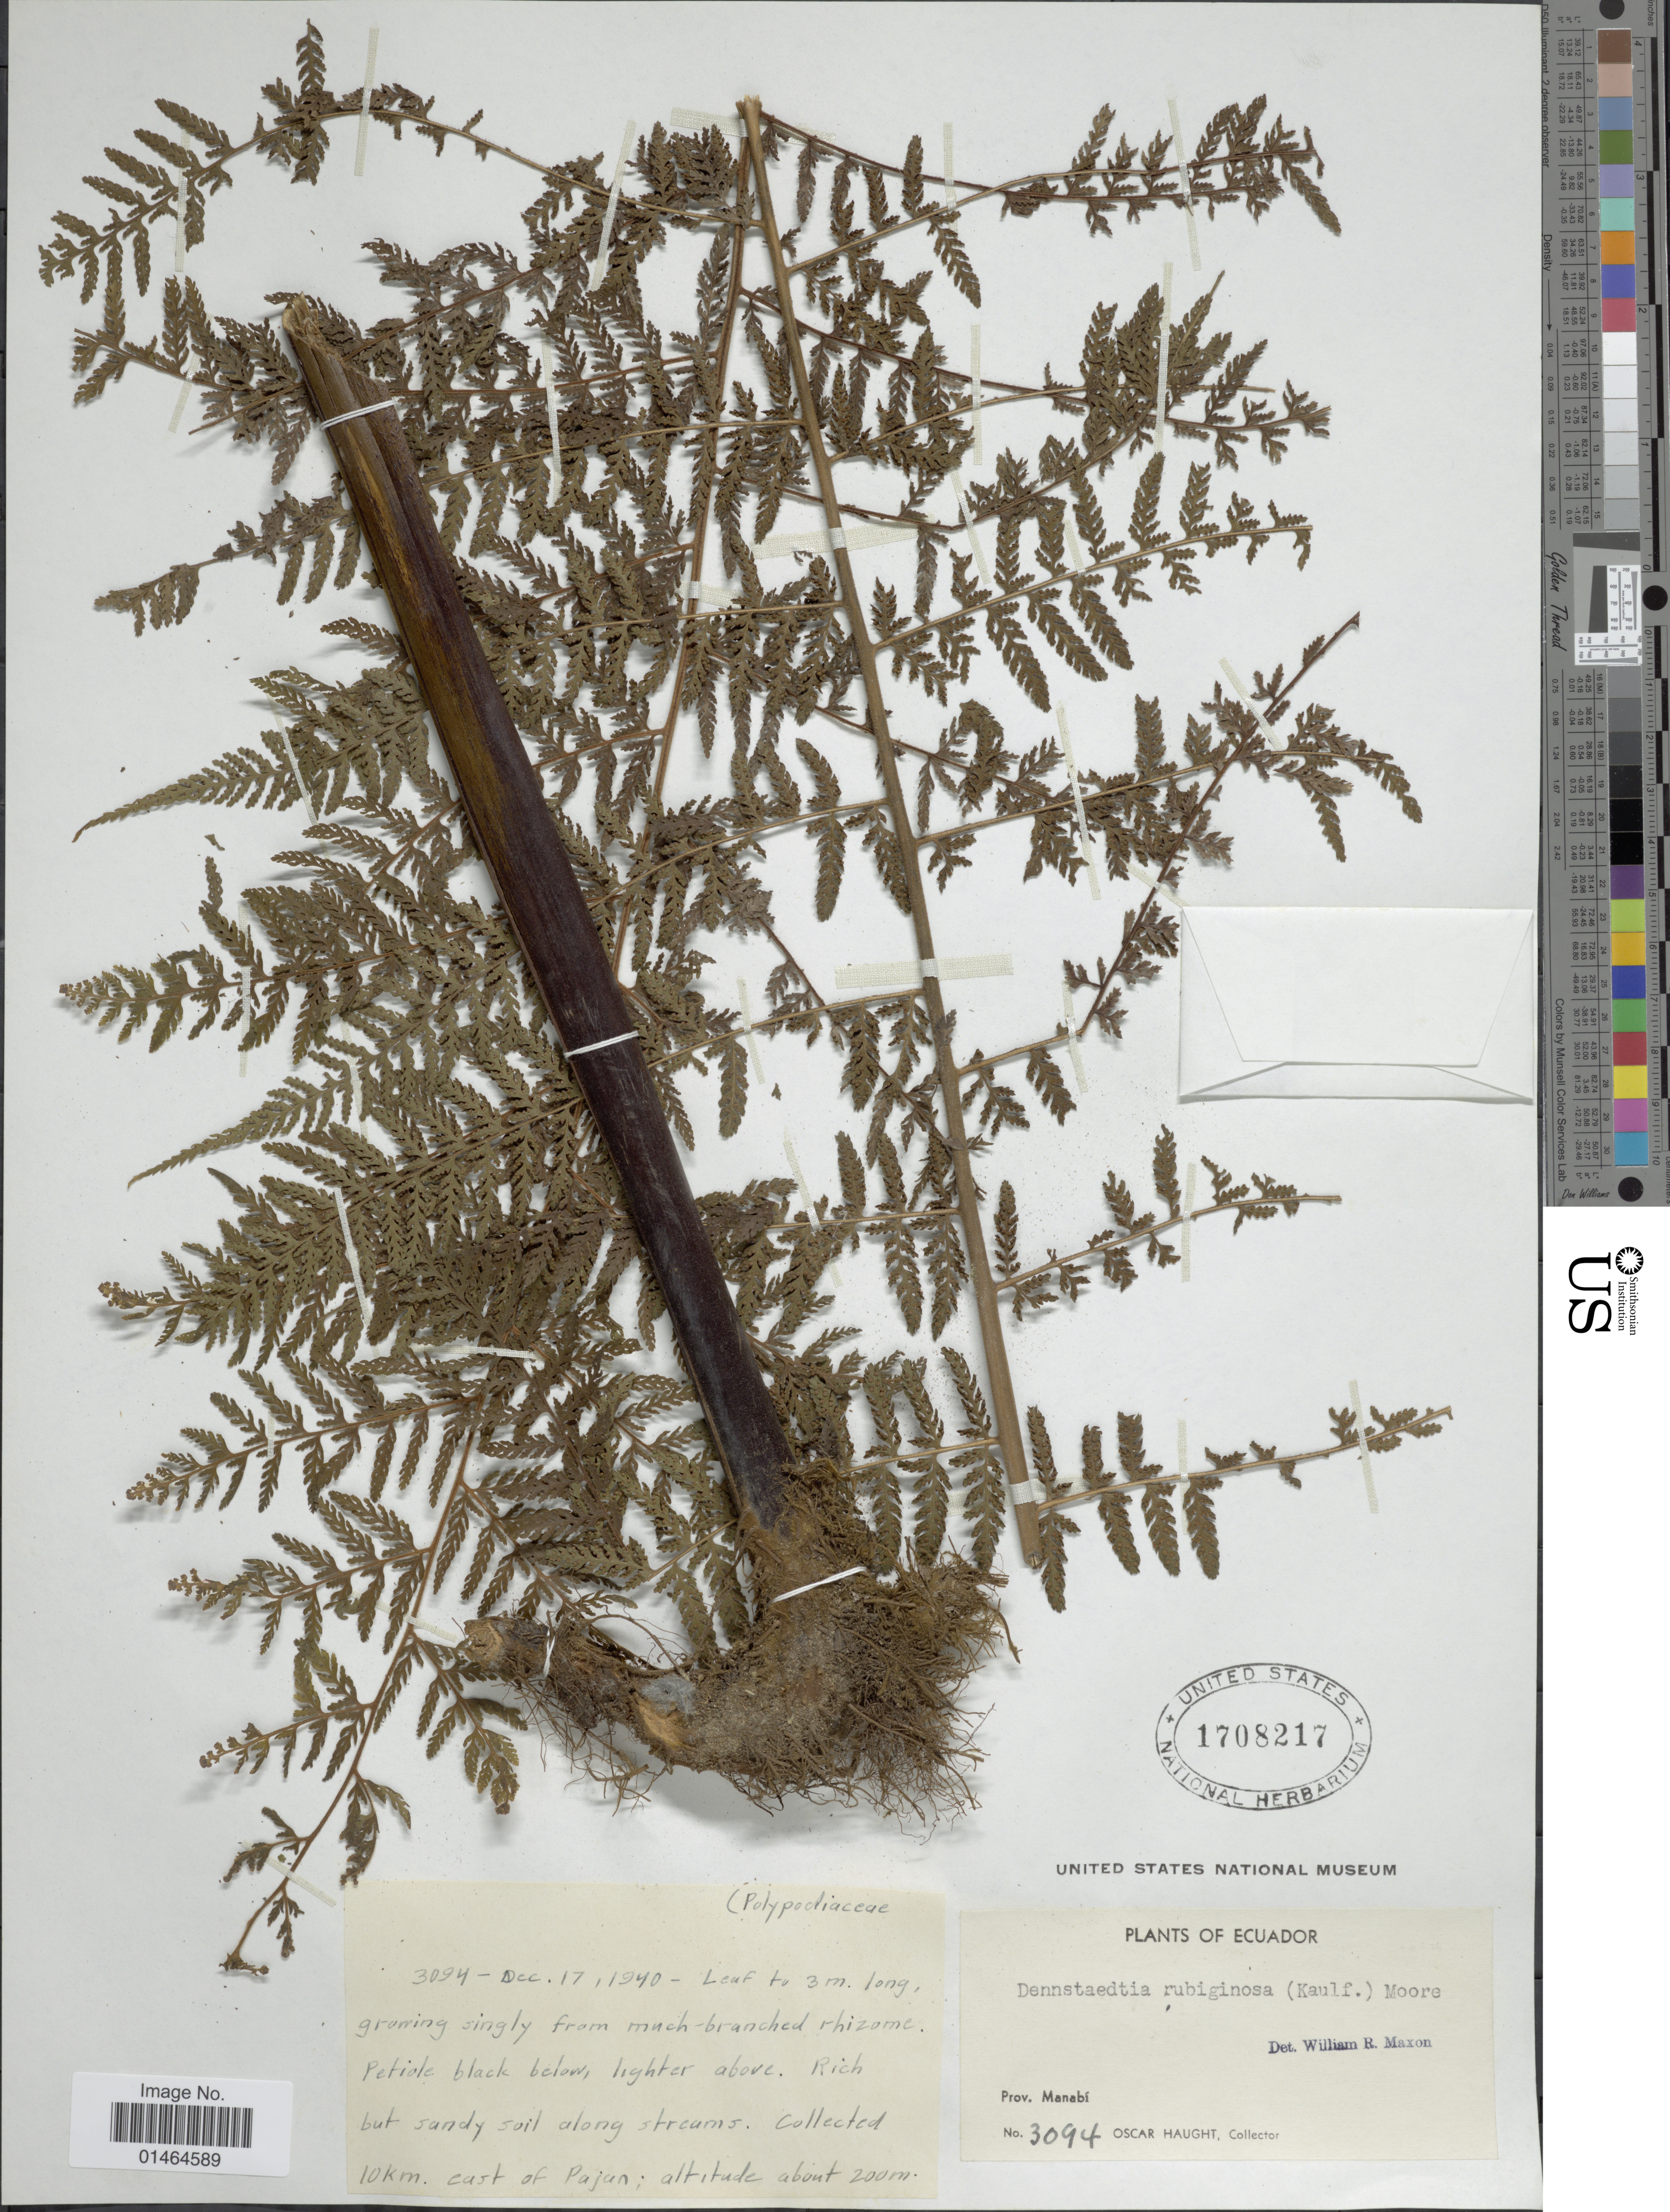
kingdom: Plantae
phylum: Tracheophyta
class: Polypodiopsida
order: Polypodiales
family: Dennstaedtiaceae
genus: Dennstaedtia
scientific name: Dennstaedtia cicutaria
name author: (Sw.) T. Moore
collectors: O. L. Haught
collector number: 3094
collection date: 1940-12-17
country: Ecuador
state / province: Manabí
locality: Collected 10 km. cast of Pajun [interpreted]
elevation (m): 200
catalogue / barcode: US 1708217